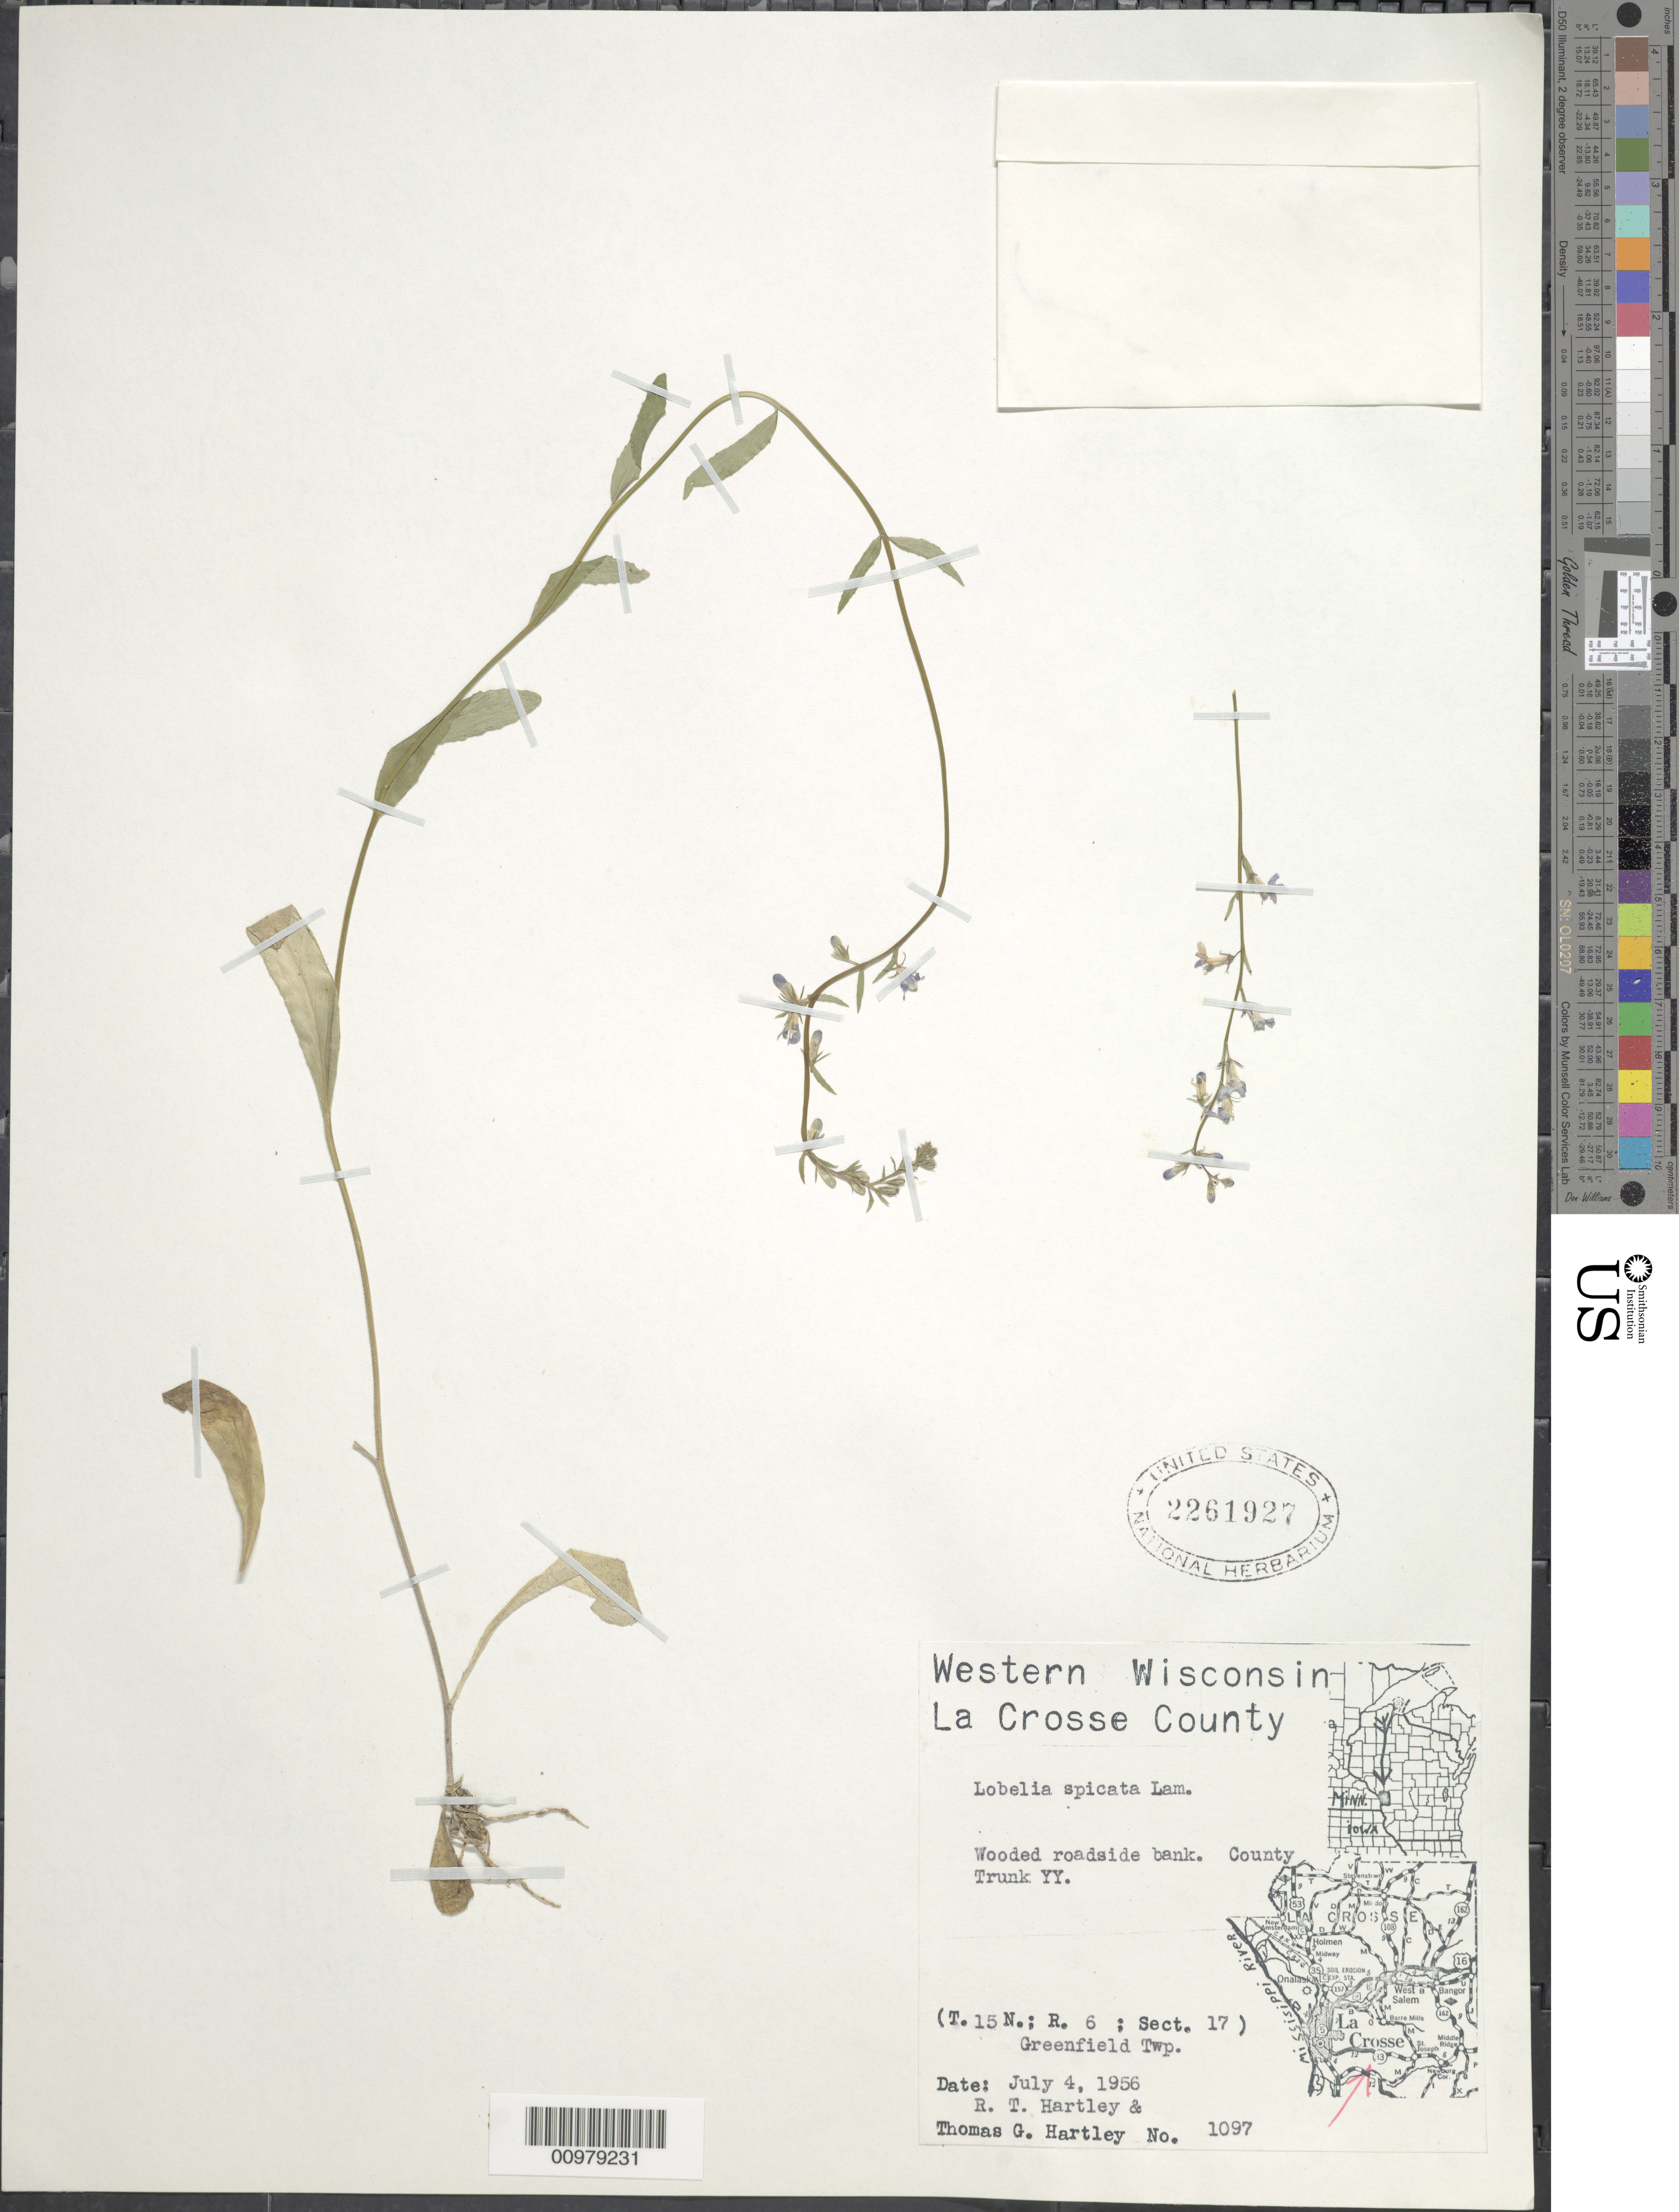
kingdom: Plantae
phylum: Tracheophyta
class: Magnoliopsida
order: Asterales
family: Campanulaceae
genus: Lobelia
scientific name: Lobelia spicata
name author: Lam.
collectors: T. G. Hartley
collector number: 1097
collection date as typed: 04 Jul 1956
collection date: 1956-07-04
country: United States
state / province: Wisconsin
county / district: La Crosse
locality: County Trunk YY (T15N;R.6;Sect.17) Greenfield Twp.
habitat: wooded roadside bank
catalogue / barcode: US 2261927